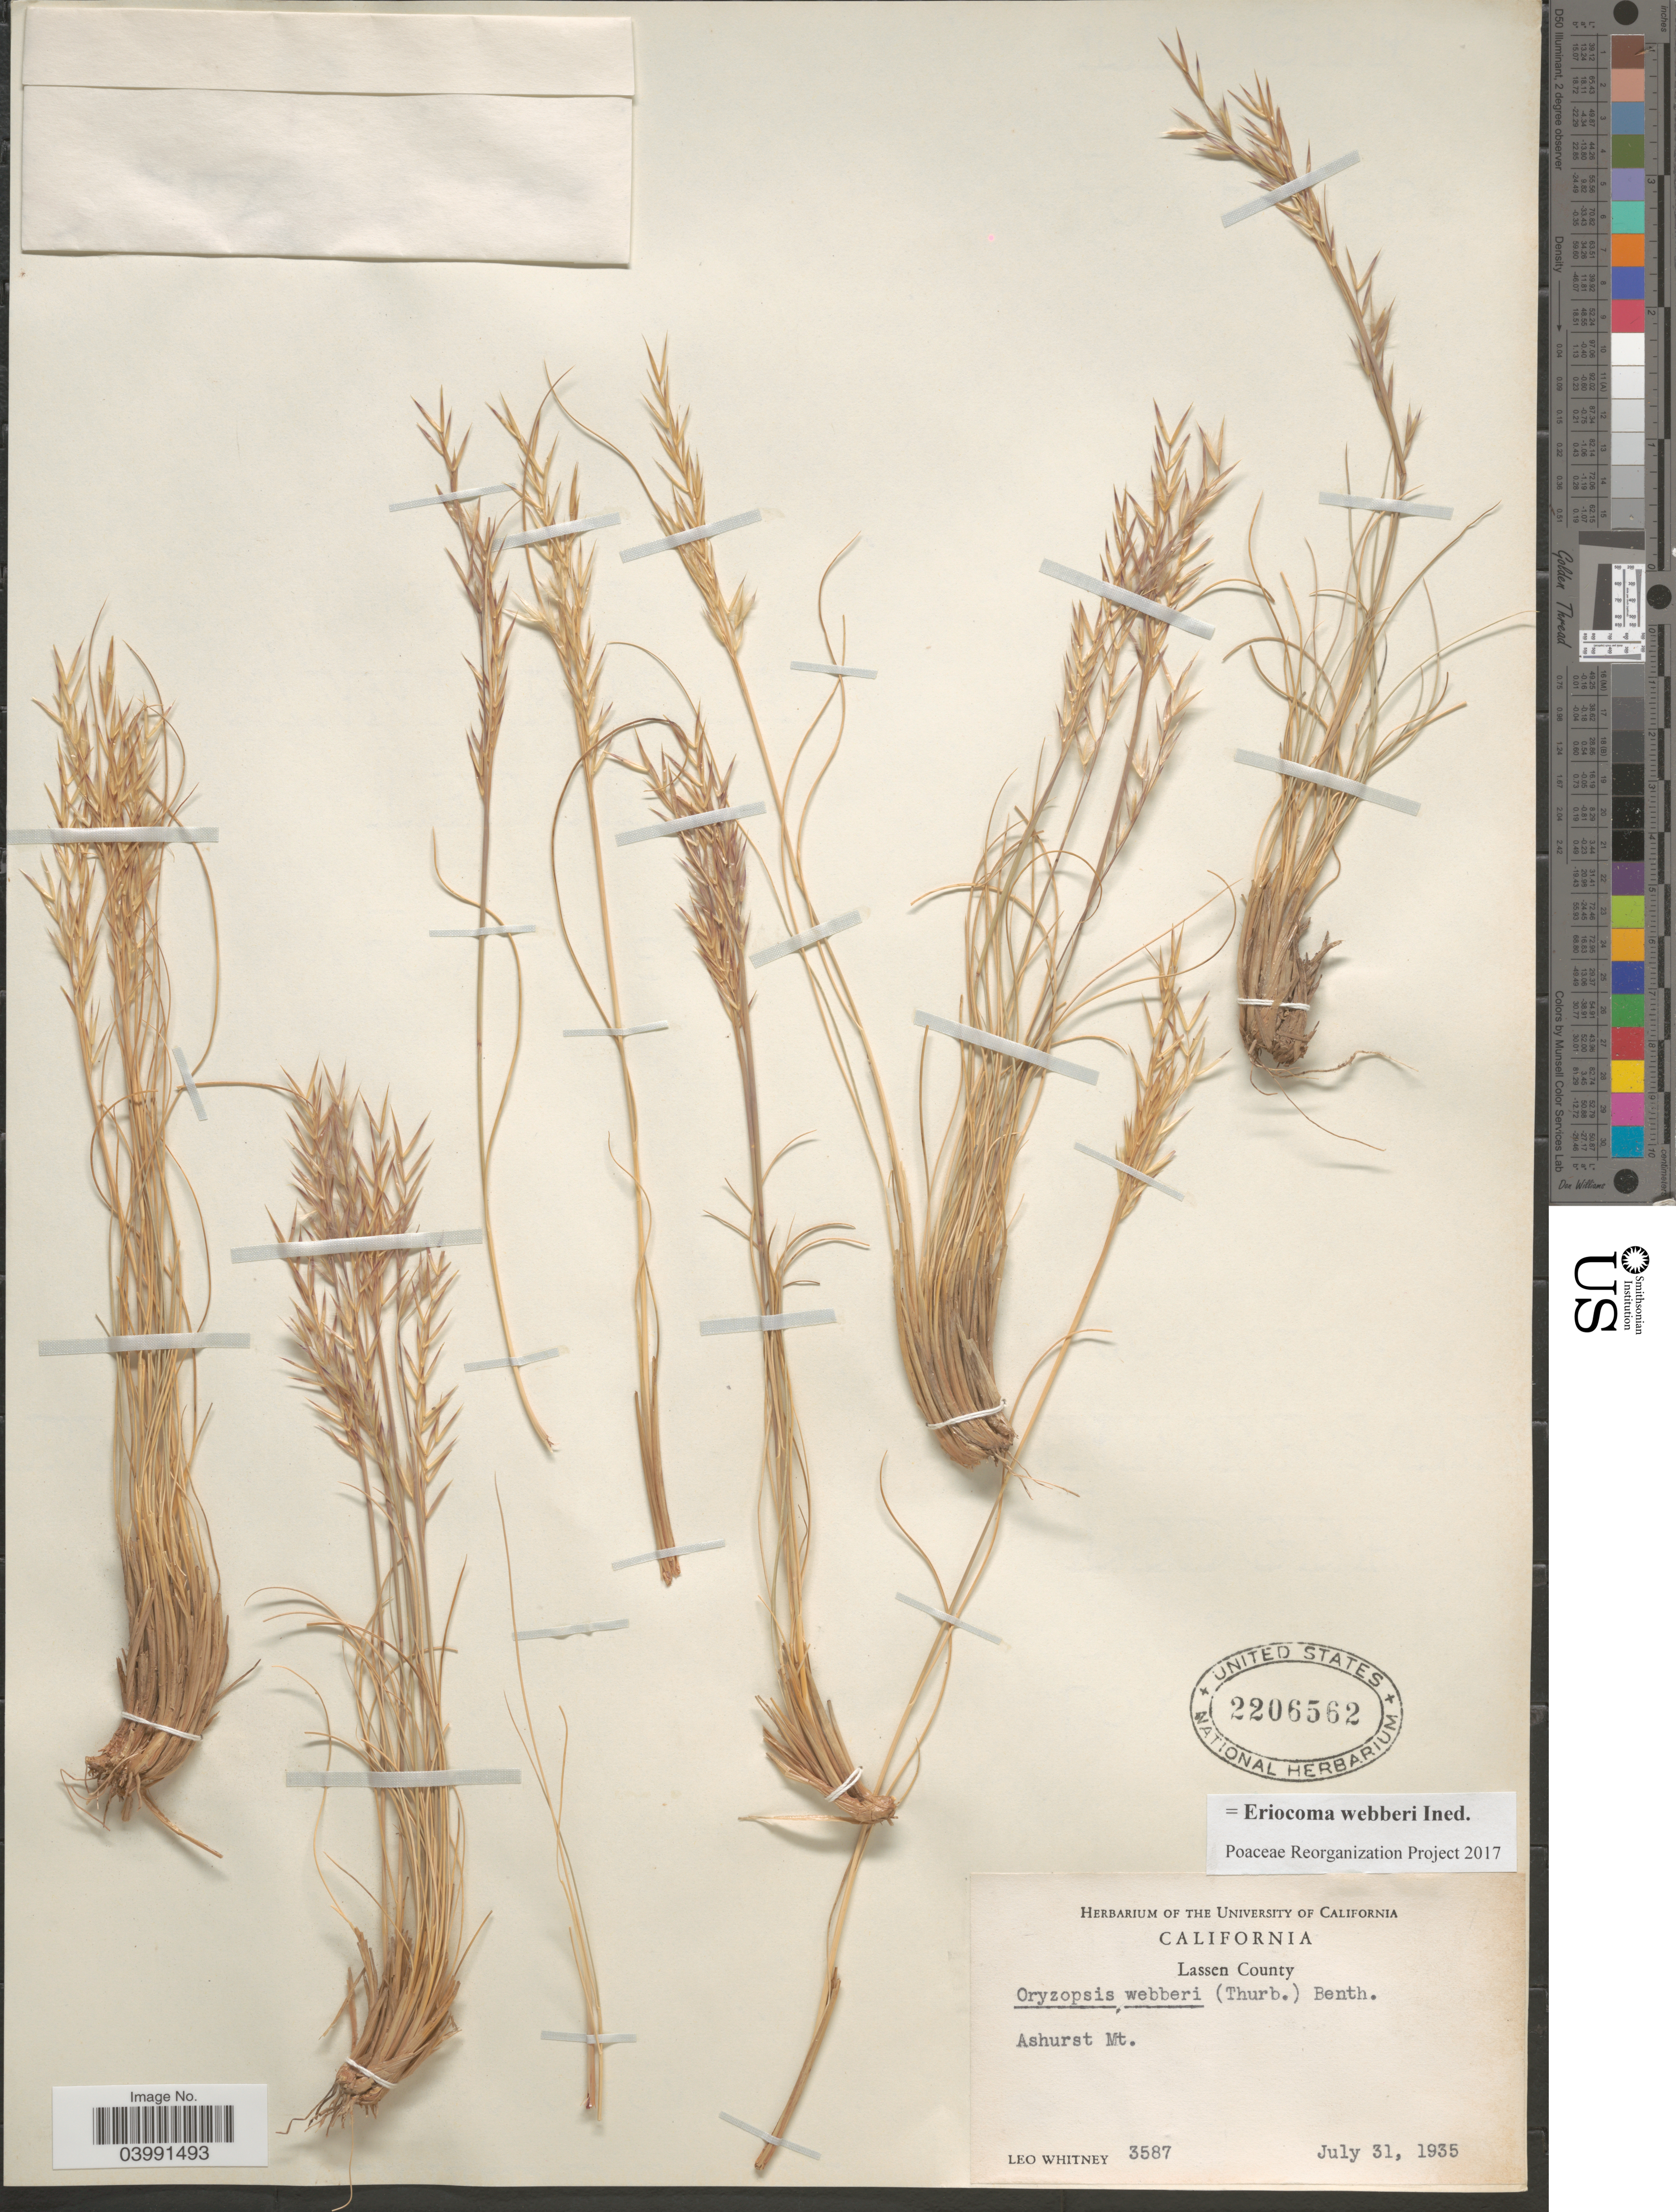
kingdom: Plantae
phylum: Tracheophyta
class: Liliopsida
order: Poales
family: Poaceae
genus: Eriocoma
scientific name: Eriocoma webberi ined.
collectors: L. Whitney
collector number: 3587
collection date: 1935-07-31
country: United States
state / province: California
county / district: Lassen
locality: Lassen County. Ashurst Mt.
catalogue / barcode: US 2206562